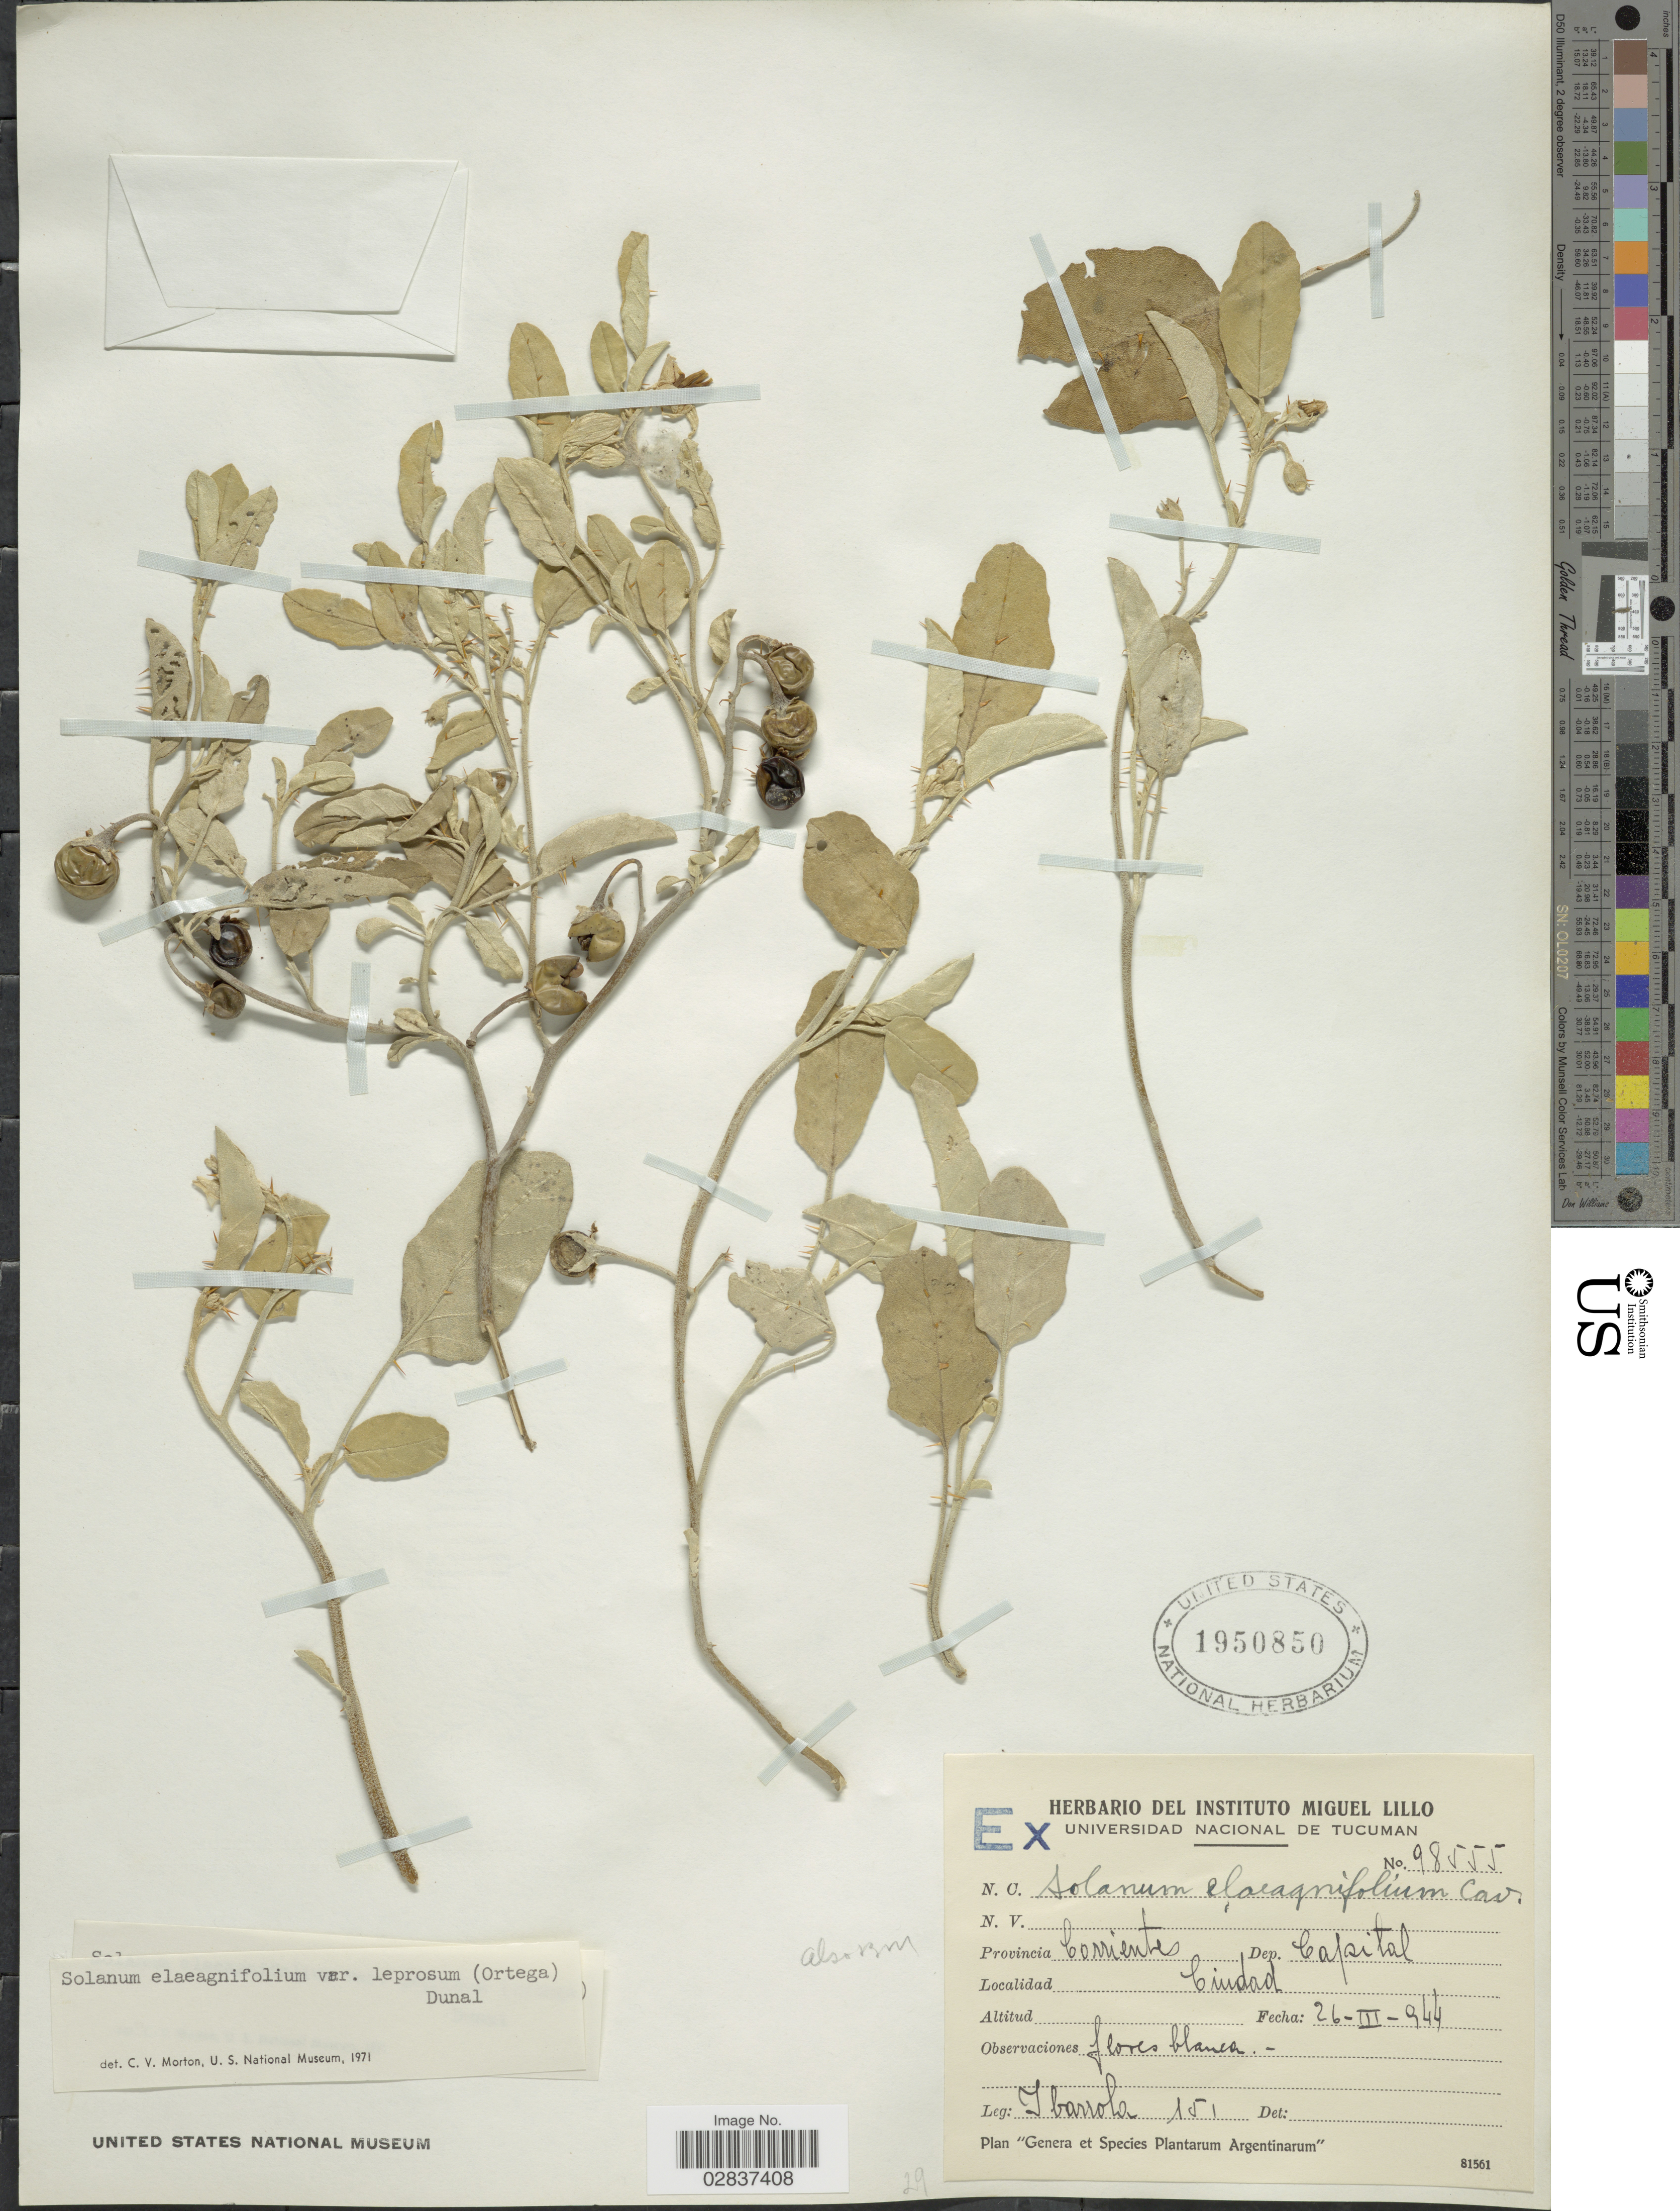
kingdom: Plantae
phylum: Tracheophyta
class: Magnoliopsida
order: Solanales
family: Solanaceae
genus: Solanum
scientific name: Solanum elaeagnifolium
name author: Cav.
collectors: Ibarrola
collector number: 151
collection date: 1944-03-26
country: Argentina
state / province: Corrientes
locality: Provincia Corrientes, Dep. Capital, Ciudad.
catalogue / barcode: US 1950850